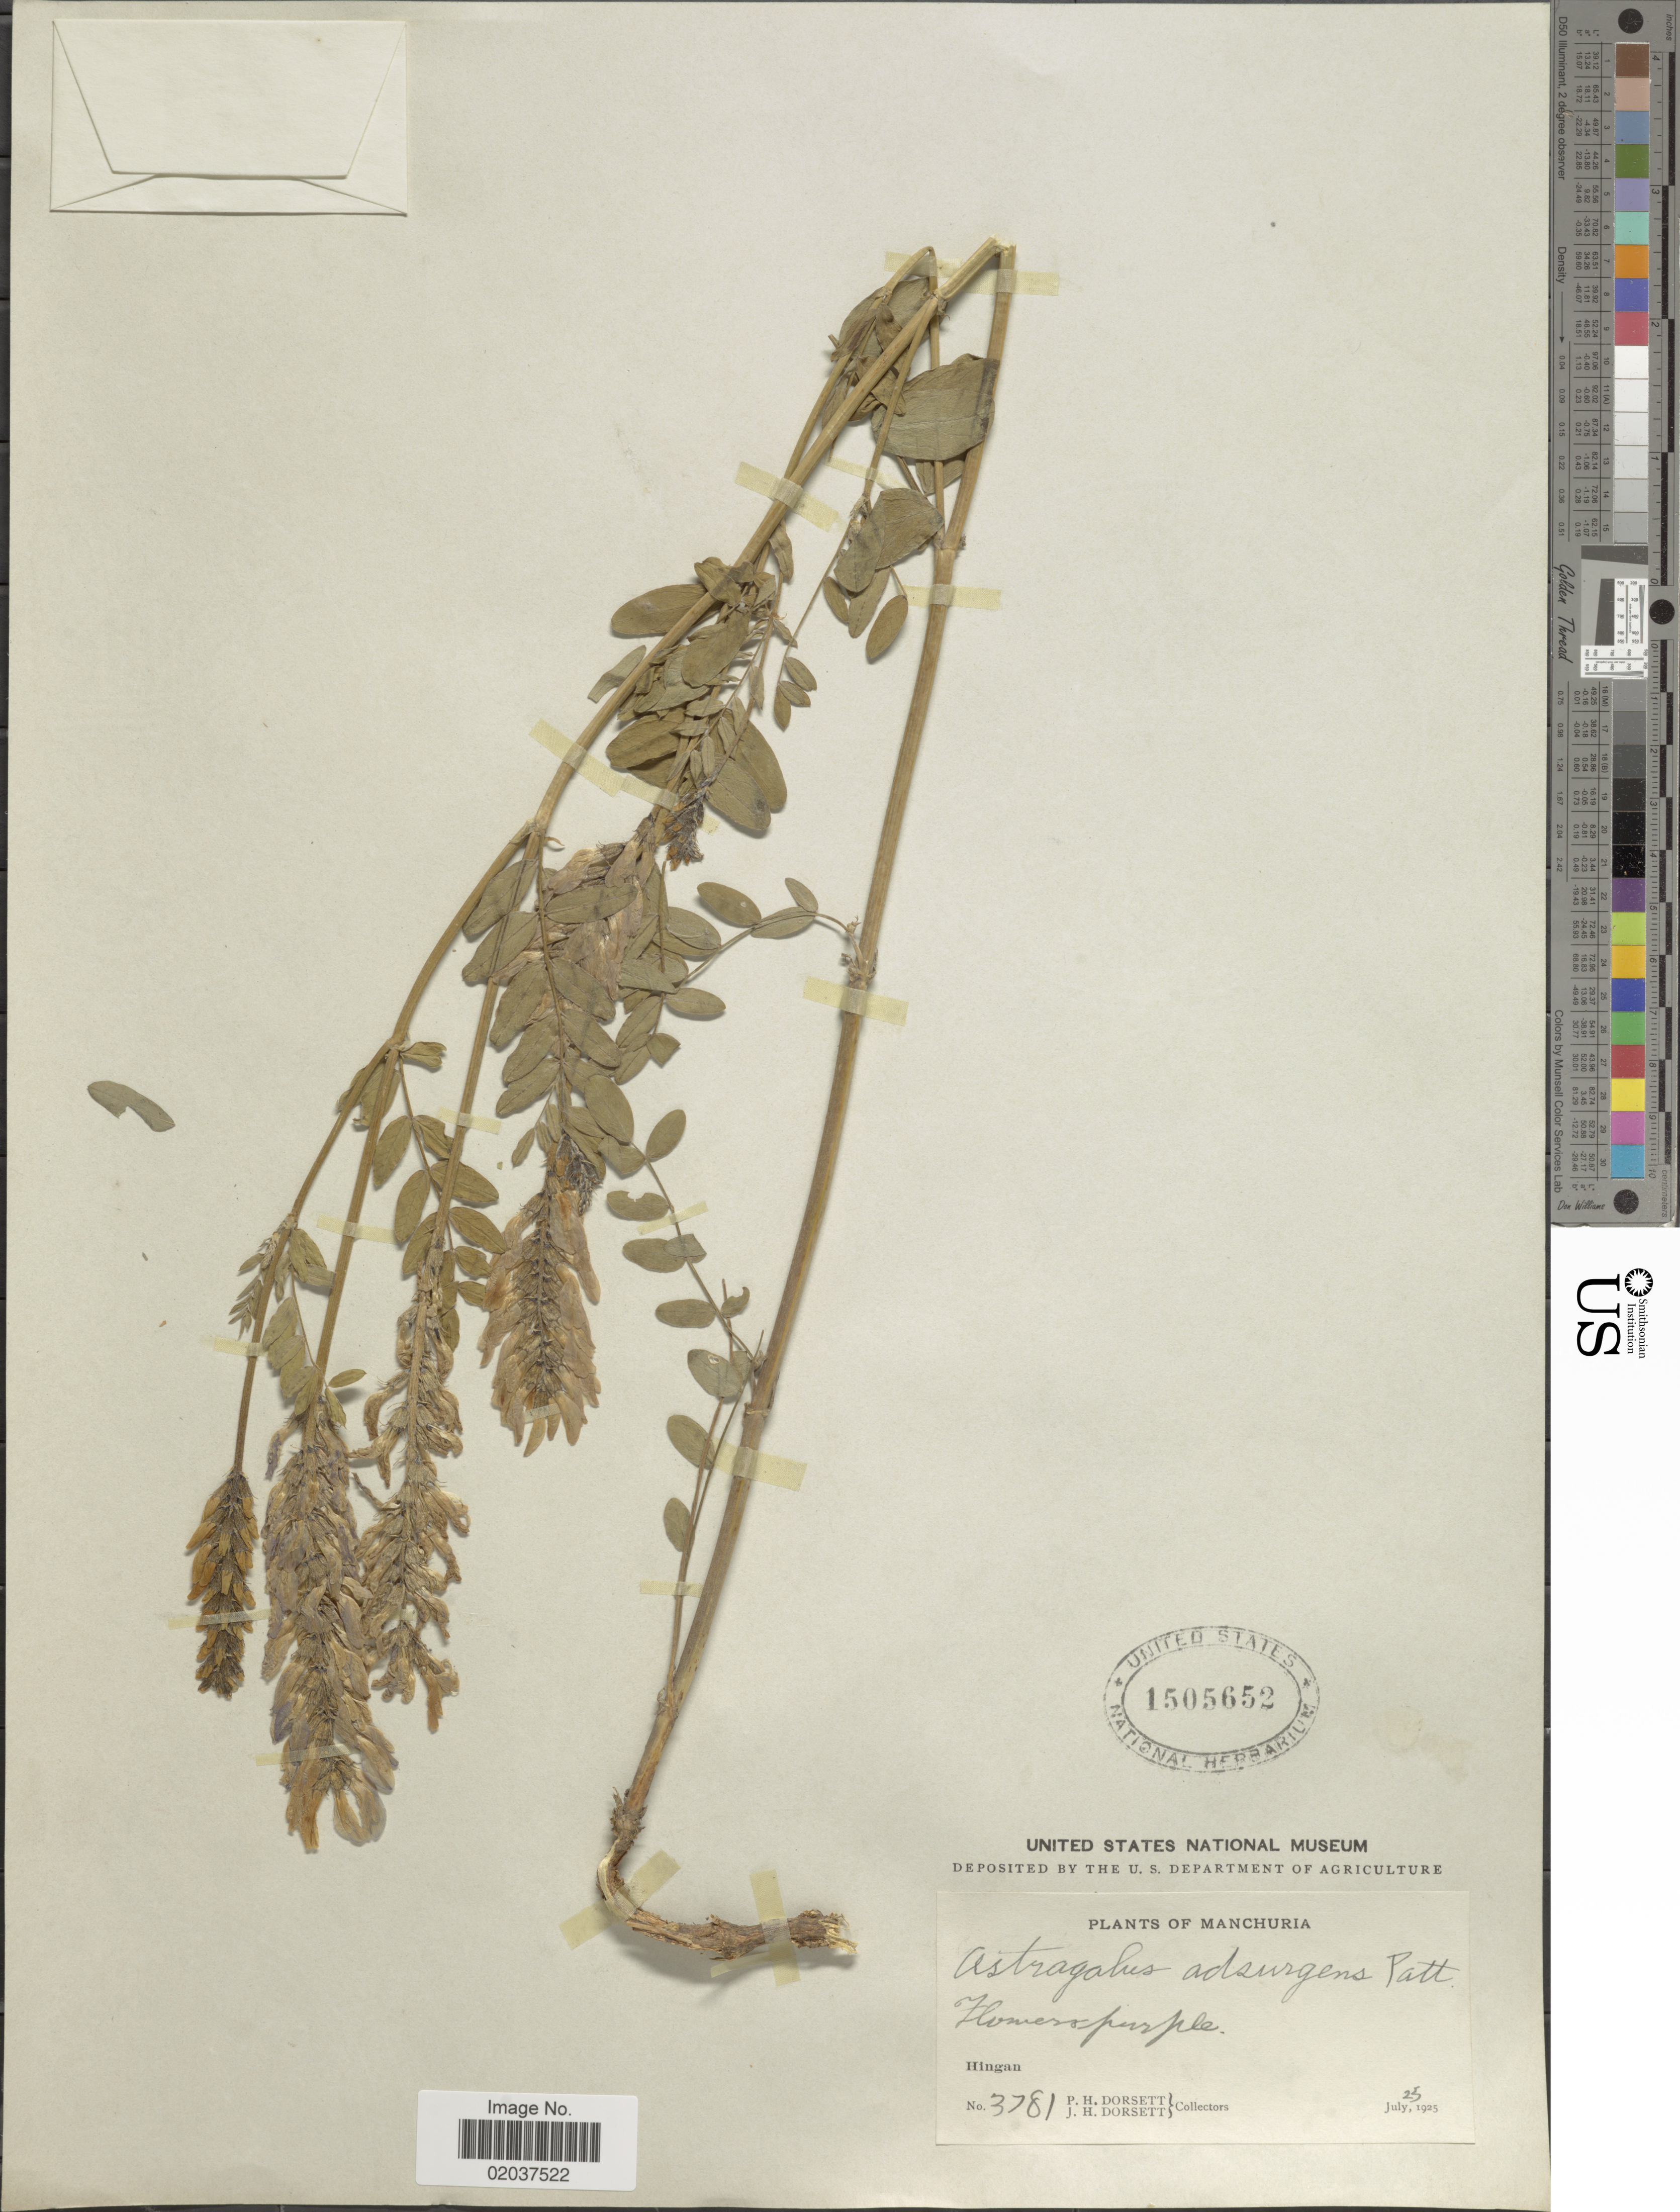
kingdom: Plantae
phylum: Tracheophyta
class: Magnoliopsida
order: Fabales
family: Fabaceae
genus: Astragalus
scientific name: Astragalus adsurgens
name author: Pall.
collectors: P. H. Dorsett & J. Dorsett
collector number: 3781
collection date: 1925-07-25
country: China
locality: Manchuria, Hingan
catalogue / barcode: US 1505652